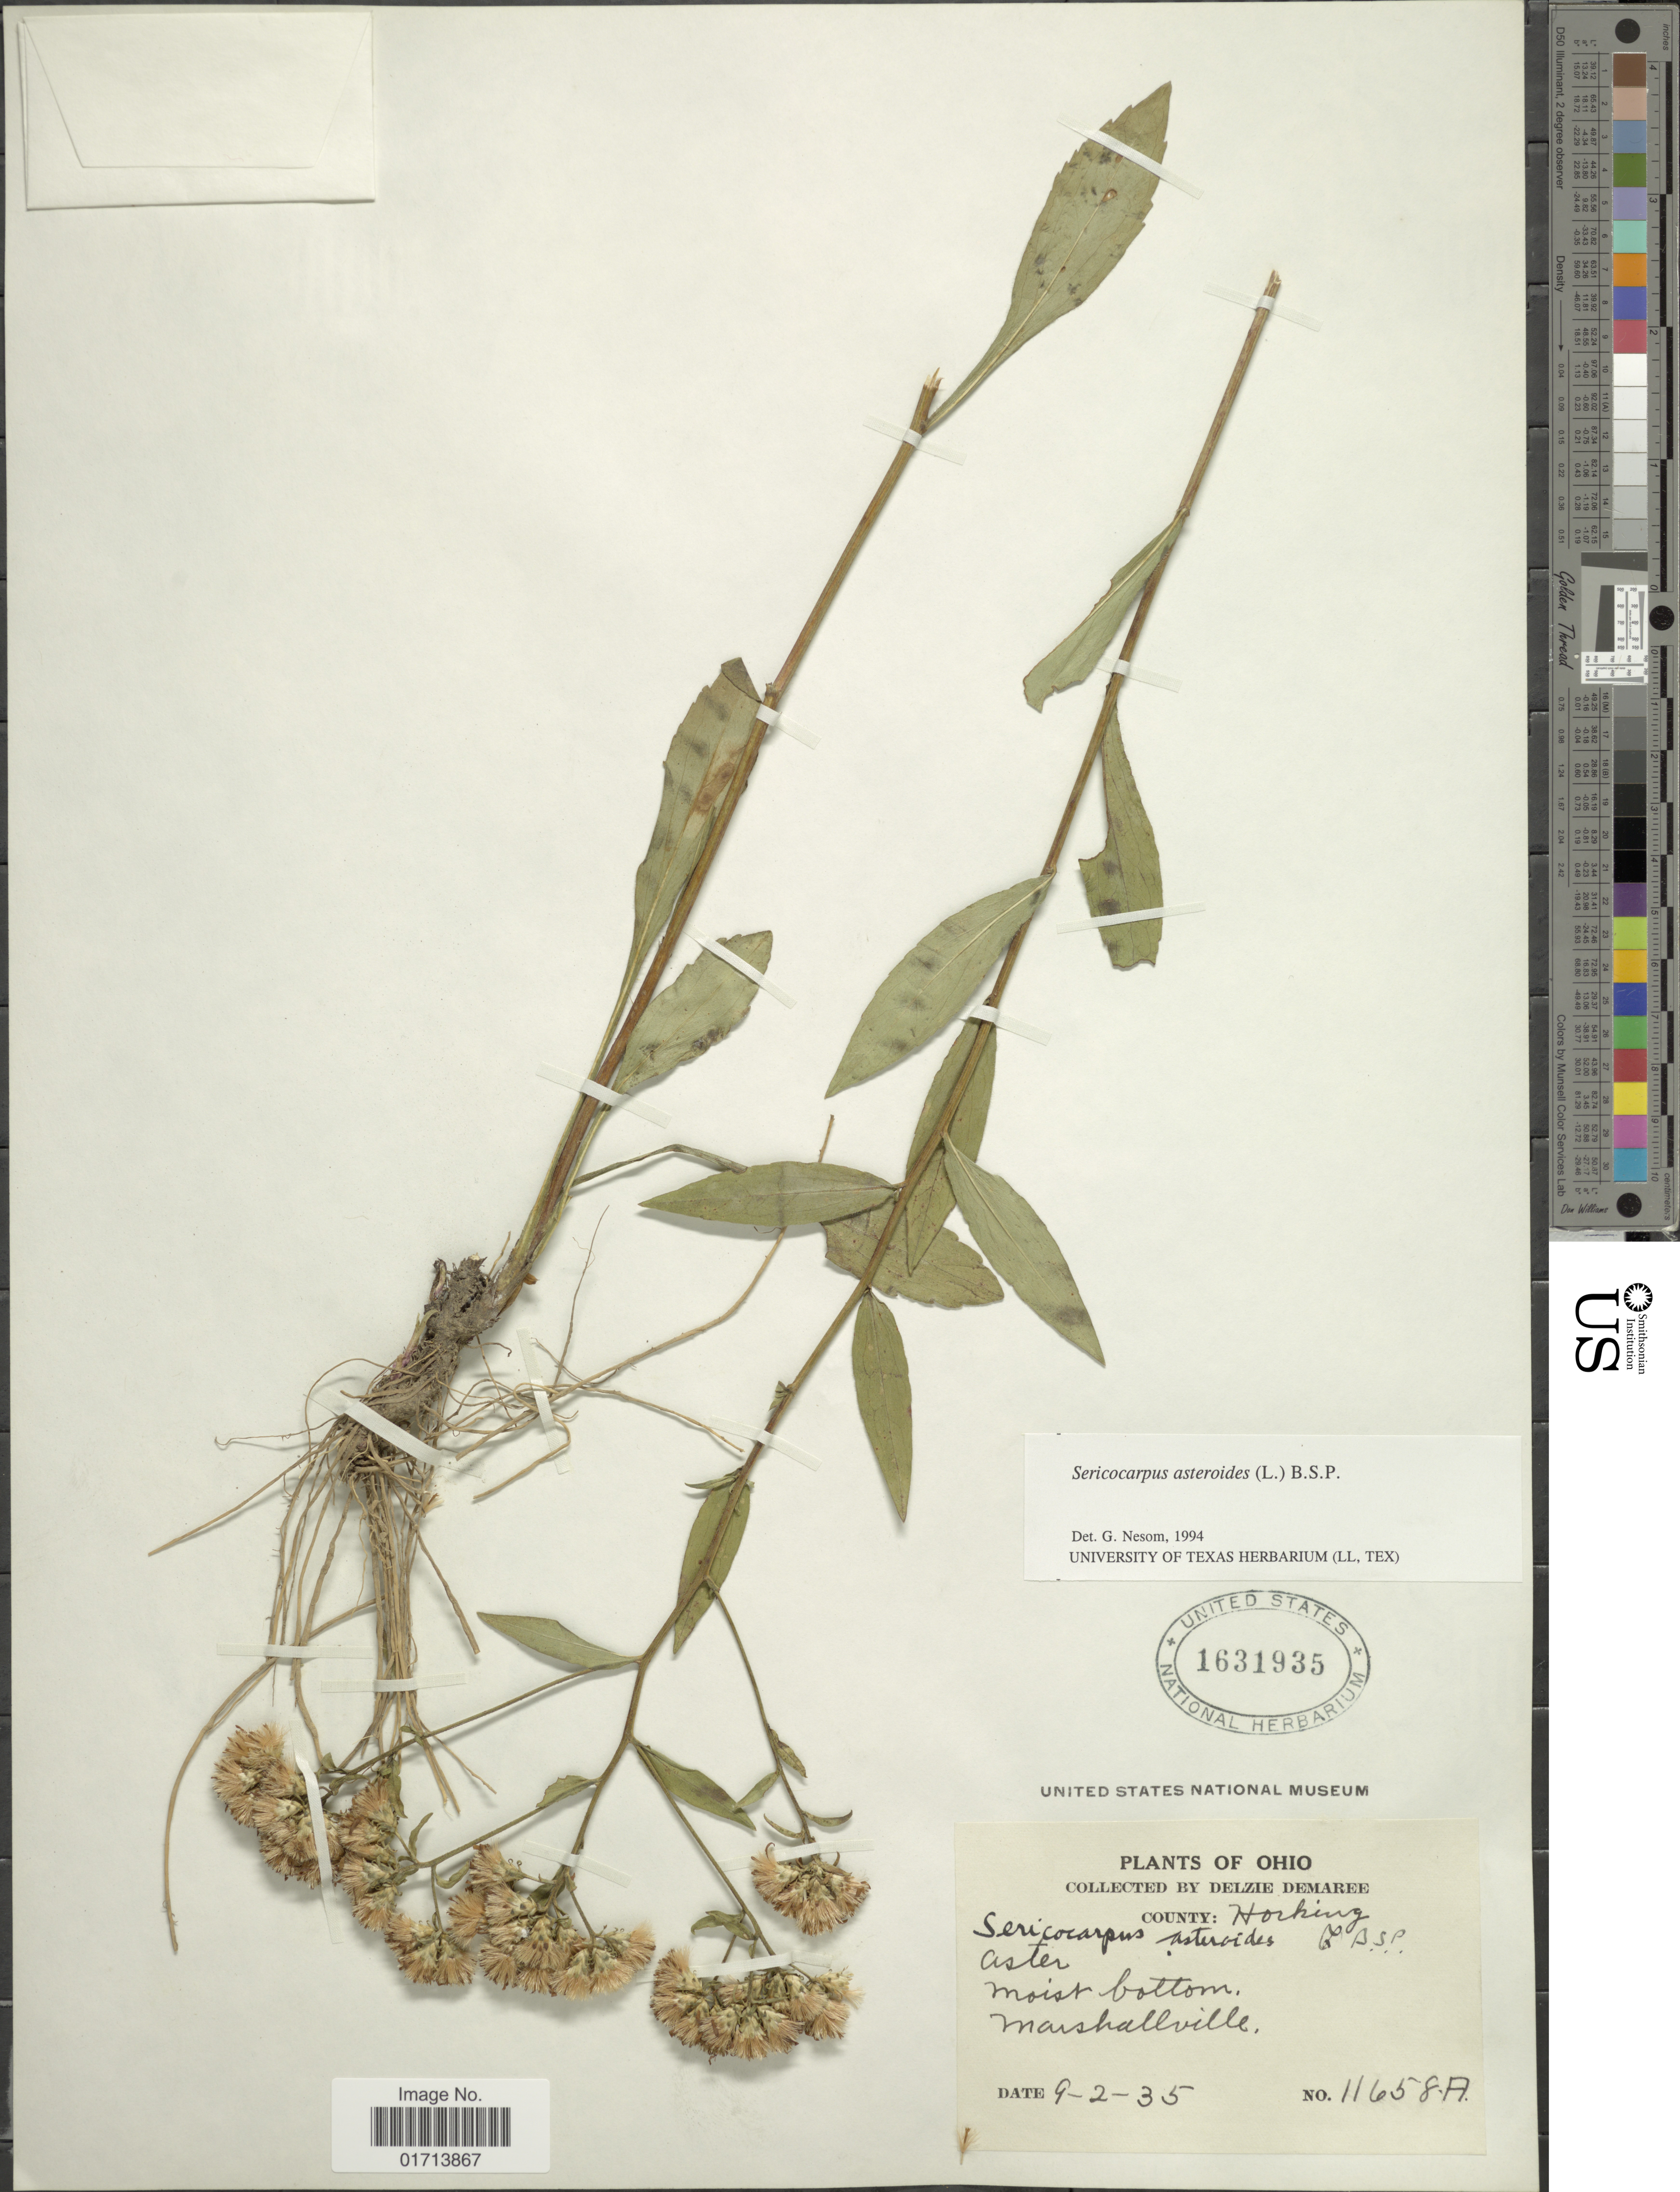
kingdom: Plantae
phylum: Tracheophyta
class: Magnoliopsida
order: Asterales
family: Asteraceae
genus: Sericocarpus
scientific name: Sericocarpus asteroides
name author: (L.) Britton, Stearns & Poggenb.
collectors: D. Demaree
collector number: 11658A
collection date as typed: Transcribed d/m/y: 2/9/35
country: United States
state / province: Ohio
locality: County: Horking, Marshallville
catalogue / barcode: US 1631935